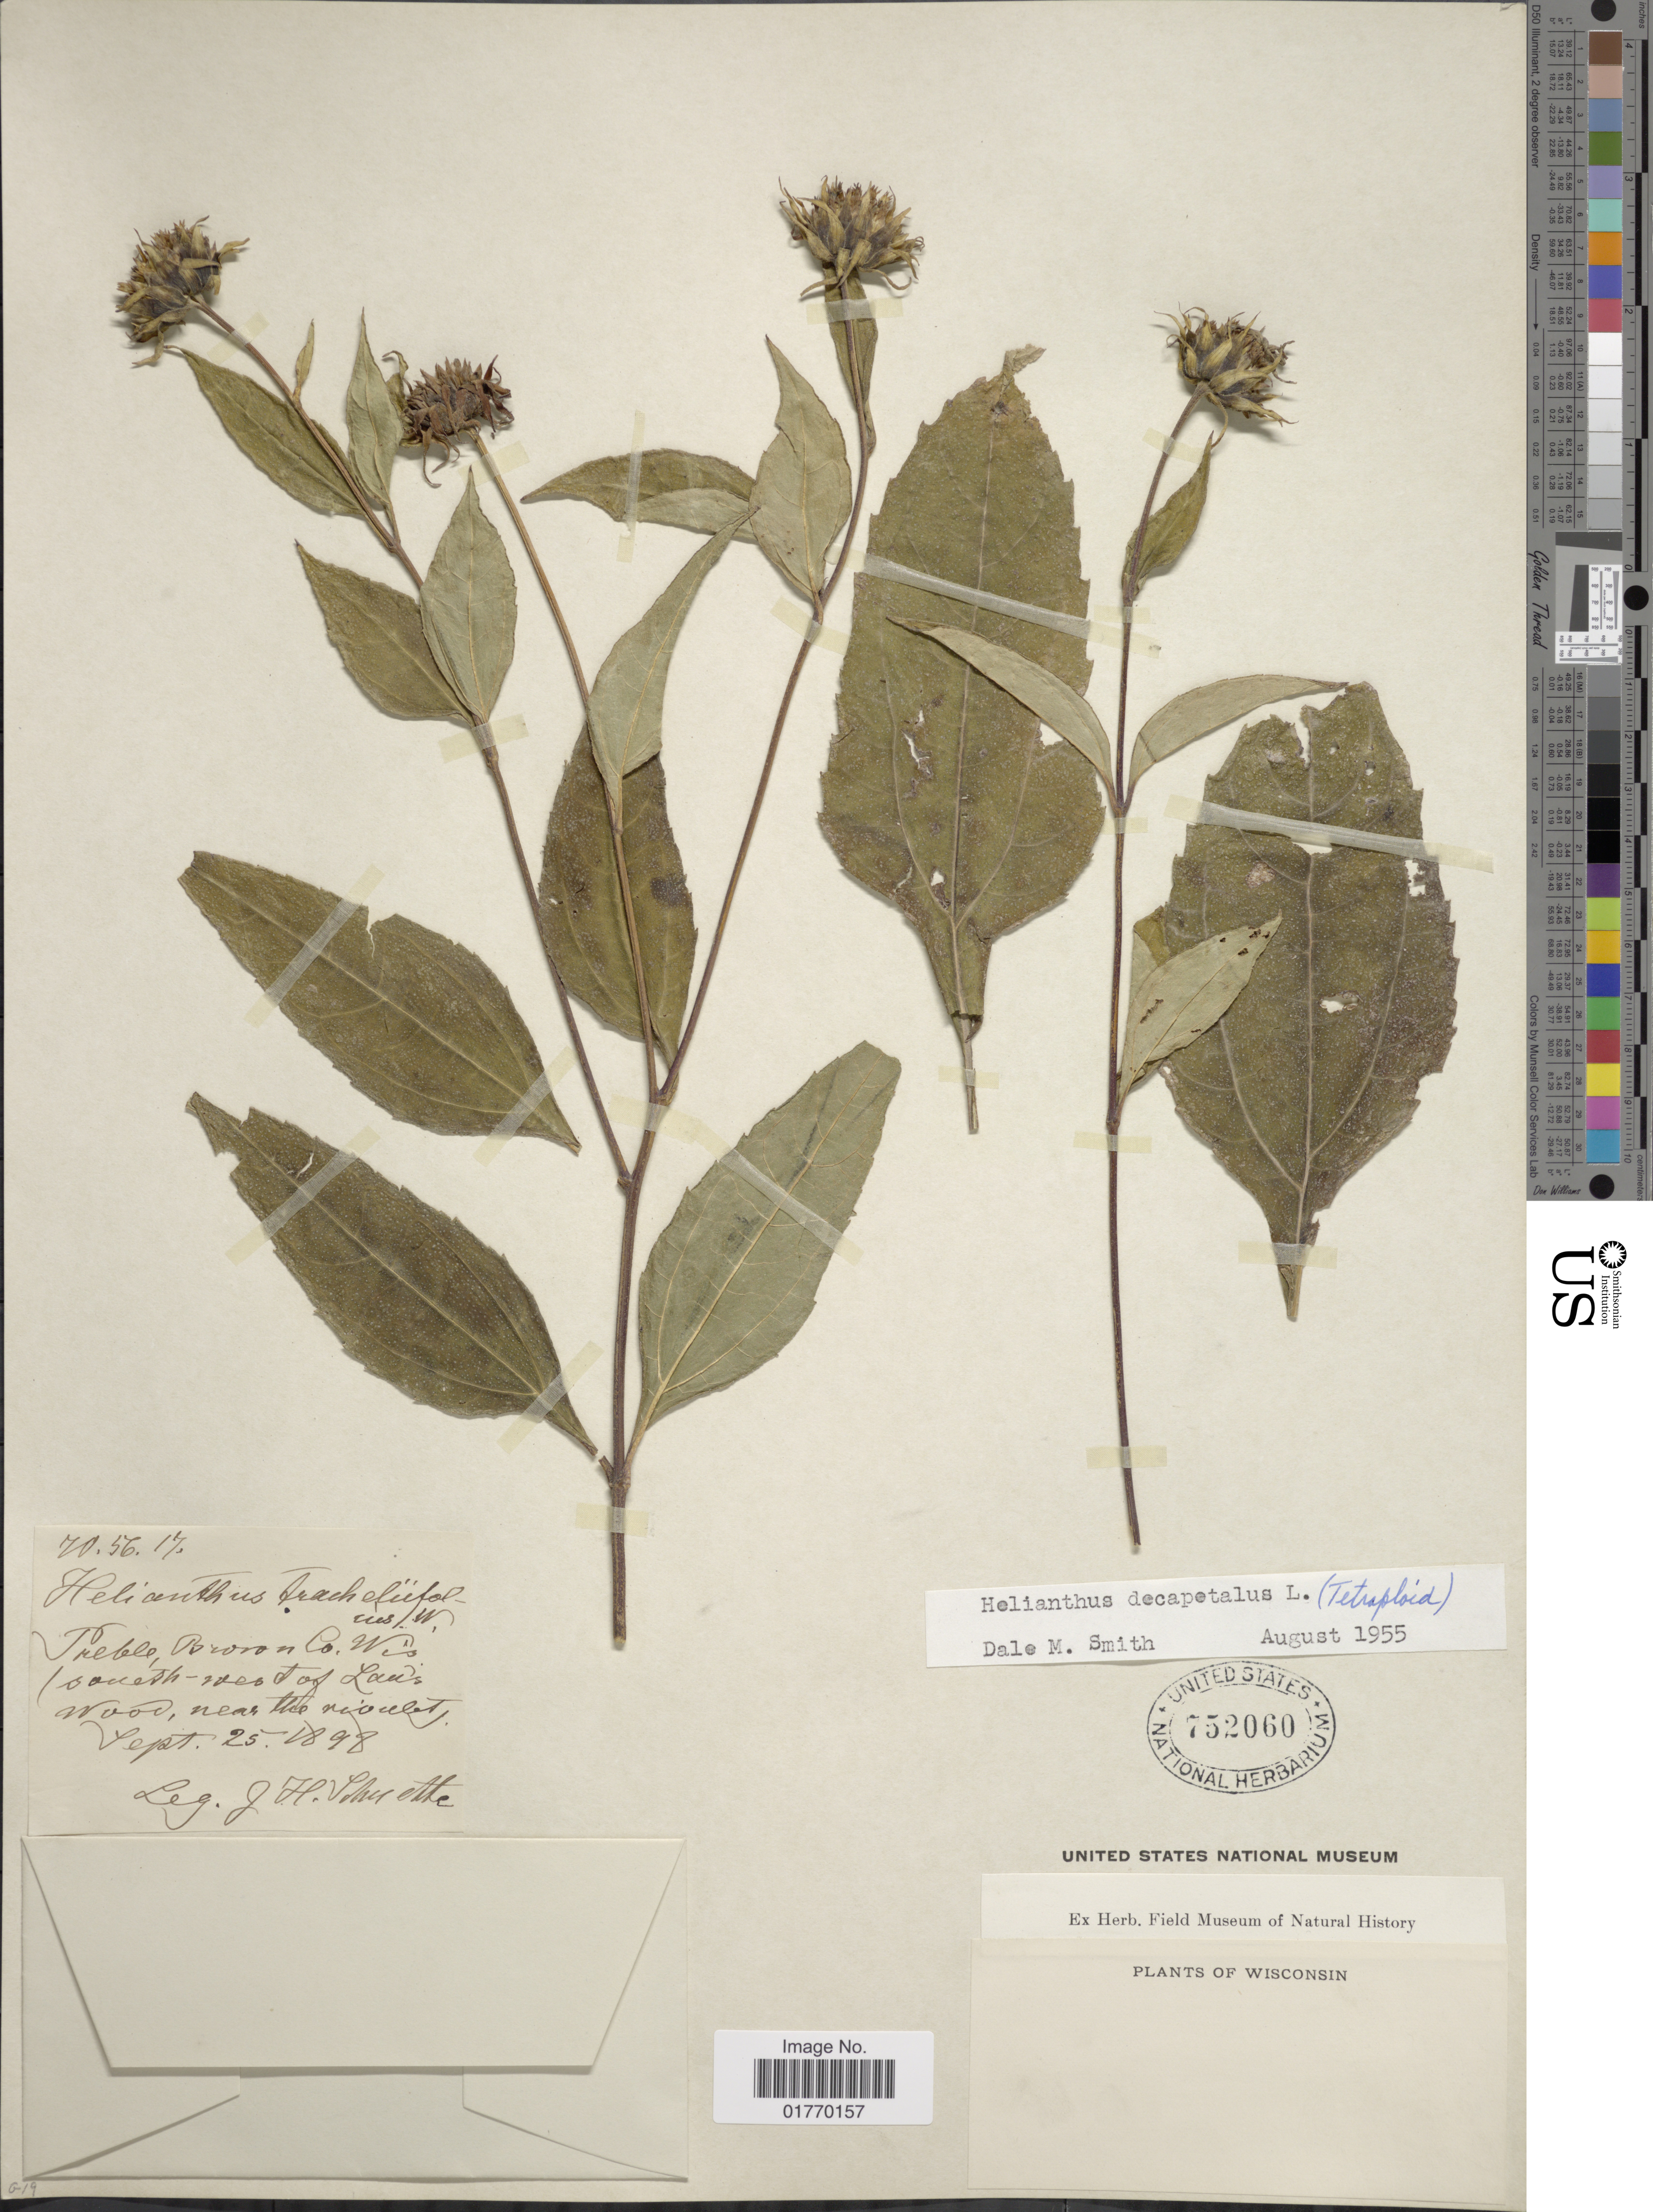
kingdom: Plantae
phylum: Tracheophyta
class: Magnoliopsida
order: Asterales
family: Asteraceae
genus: Helianthus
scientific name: Helianthus decapetalus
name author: L.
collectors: J. H. Schuette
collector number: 70.56.17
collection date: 1898-09-25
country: United States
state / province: Wisconsin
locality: Pueblo, Brown Co. (south-west of Lan's Wood, near the rivelet)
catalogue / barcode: US 752060